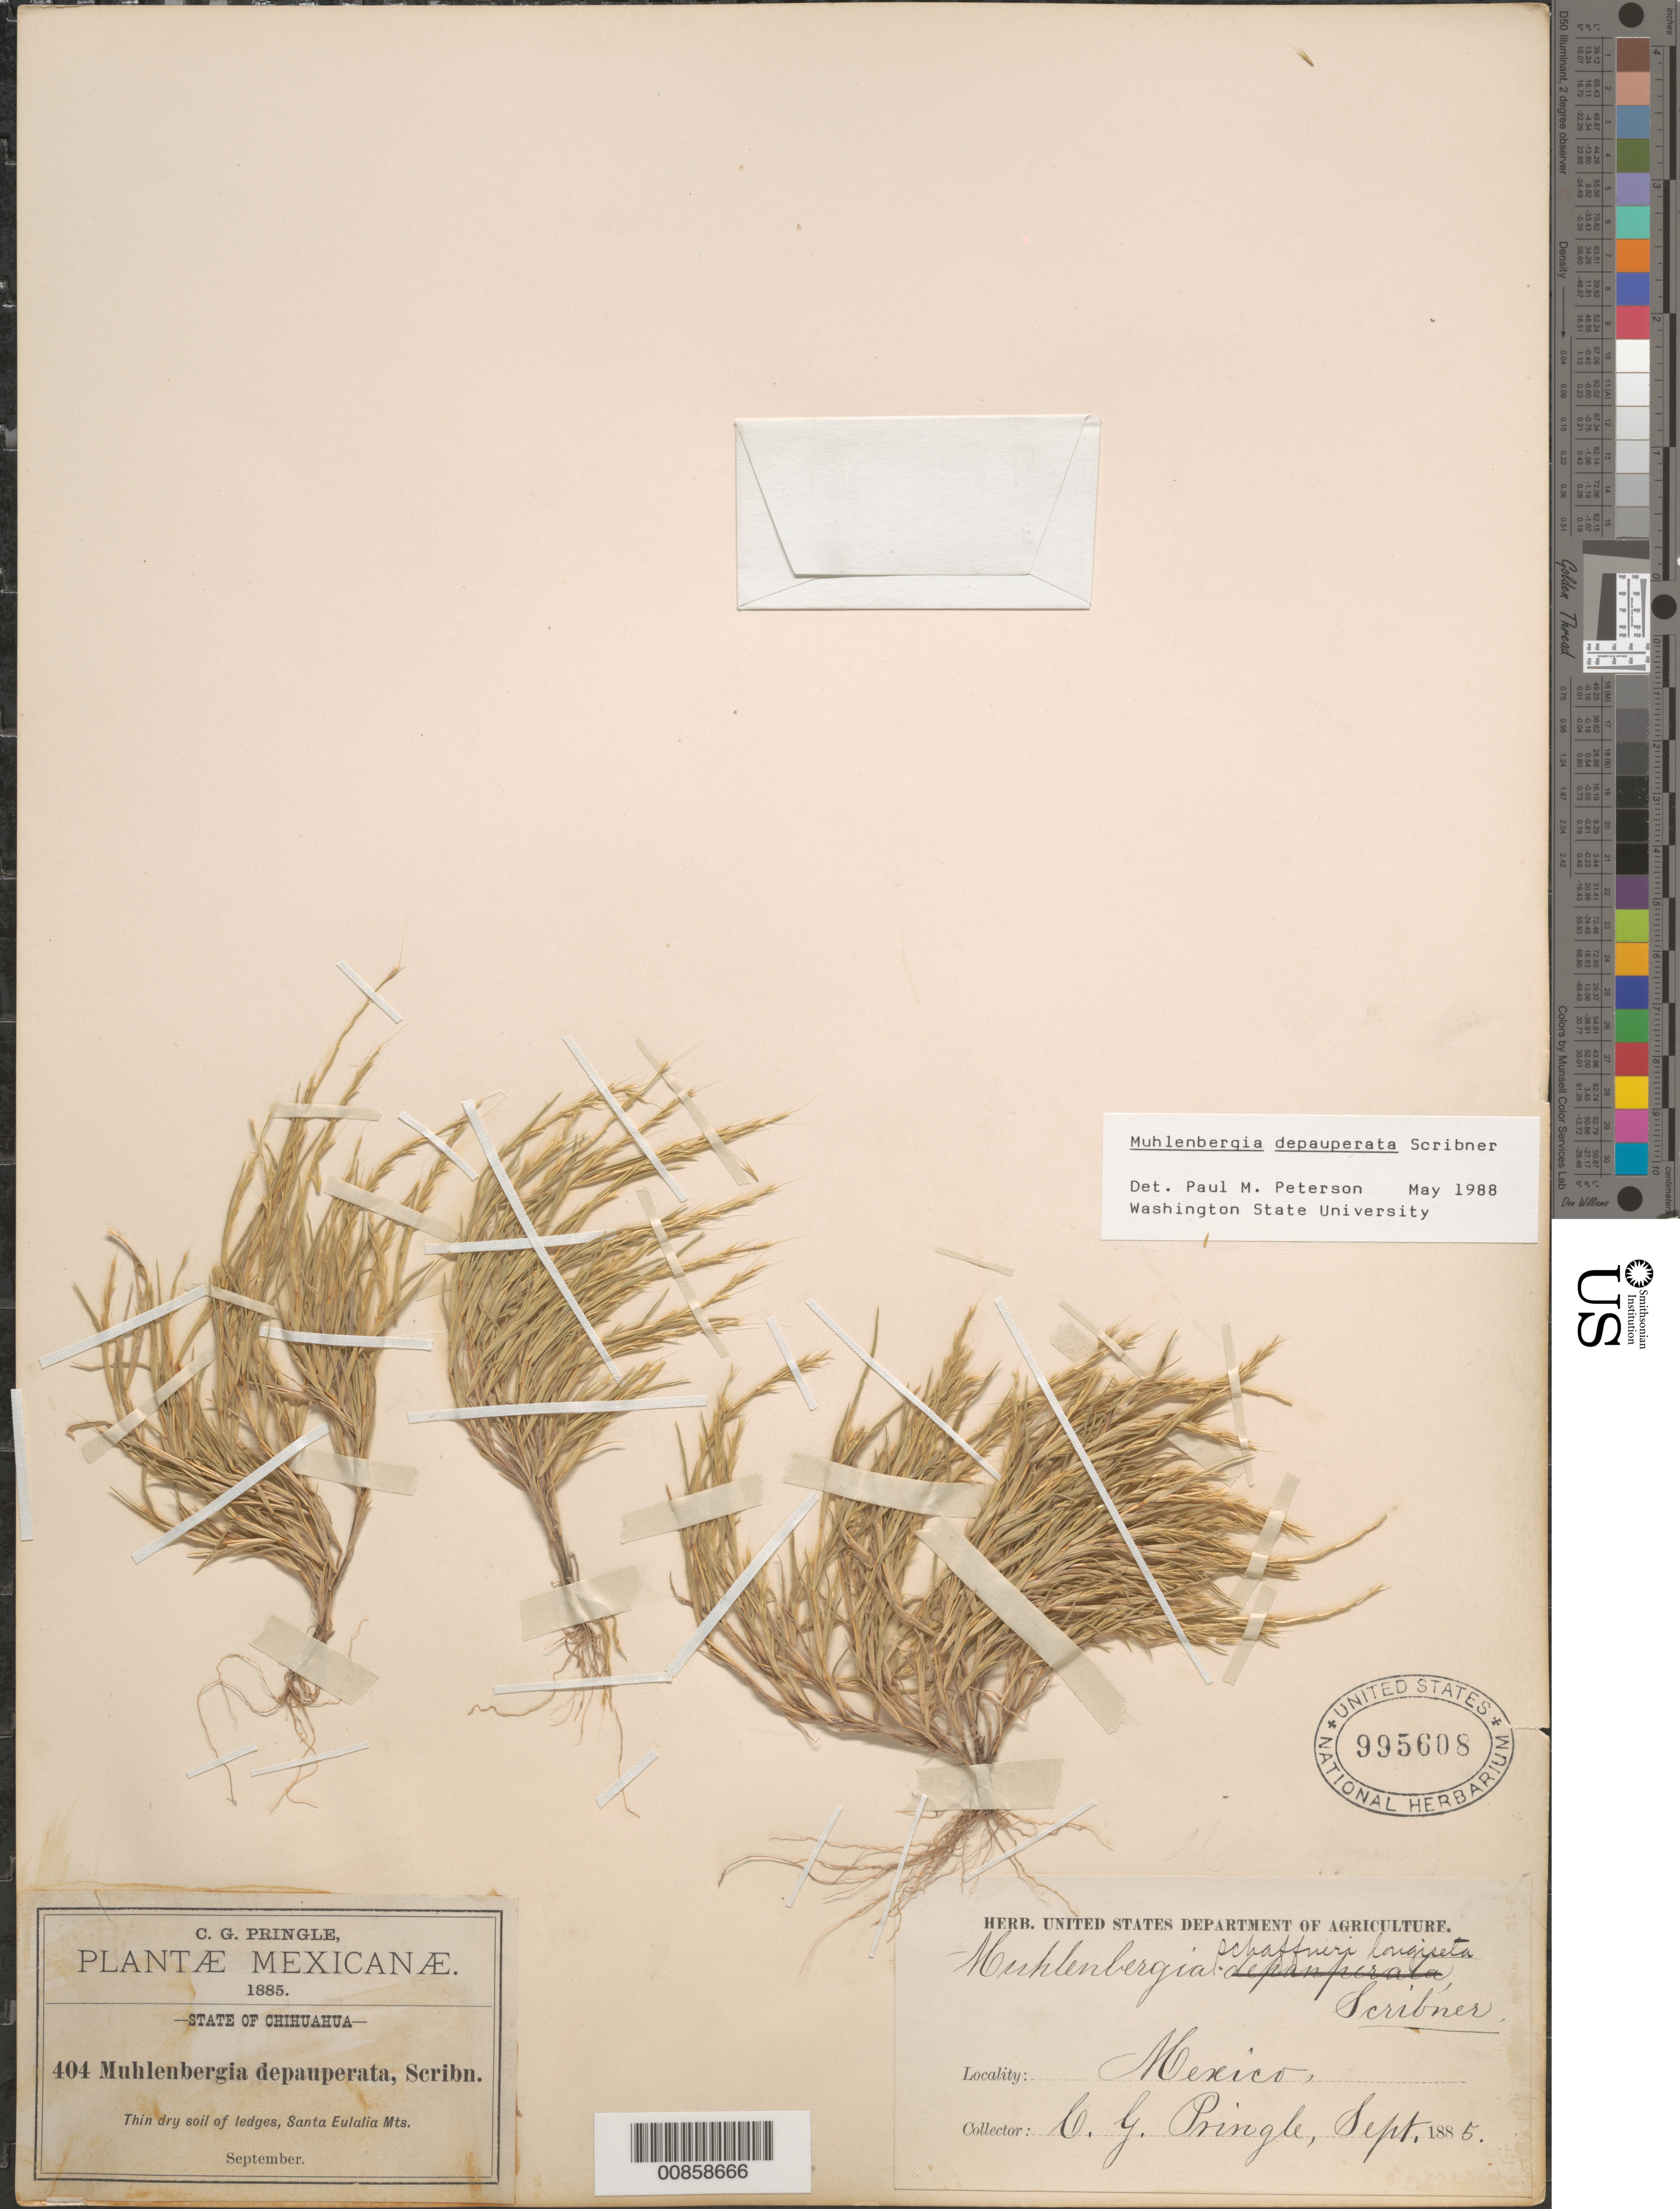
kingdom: Plantae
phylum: Tracheophyta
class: Liliopsida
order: Poales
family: Poaceae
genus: Muhlenbergia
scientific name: Muhlenbergia depauperata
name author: Scribn.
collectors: C. G. Pringle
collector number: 404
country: Mexico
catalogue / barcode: US 995608